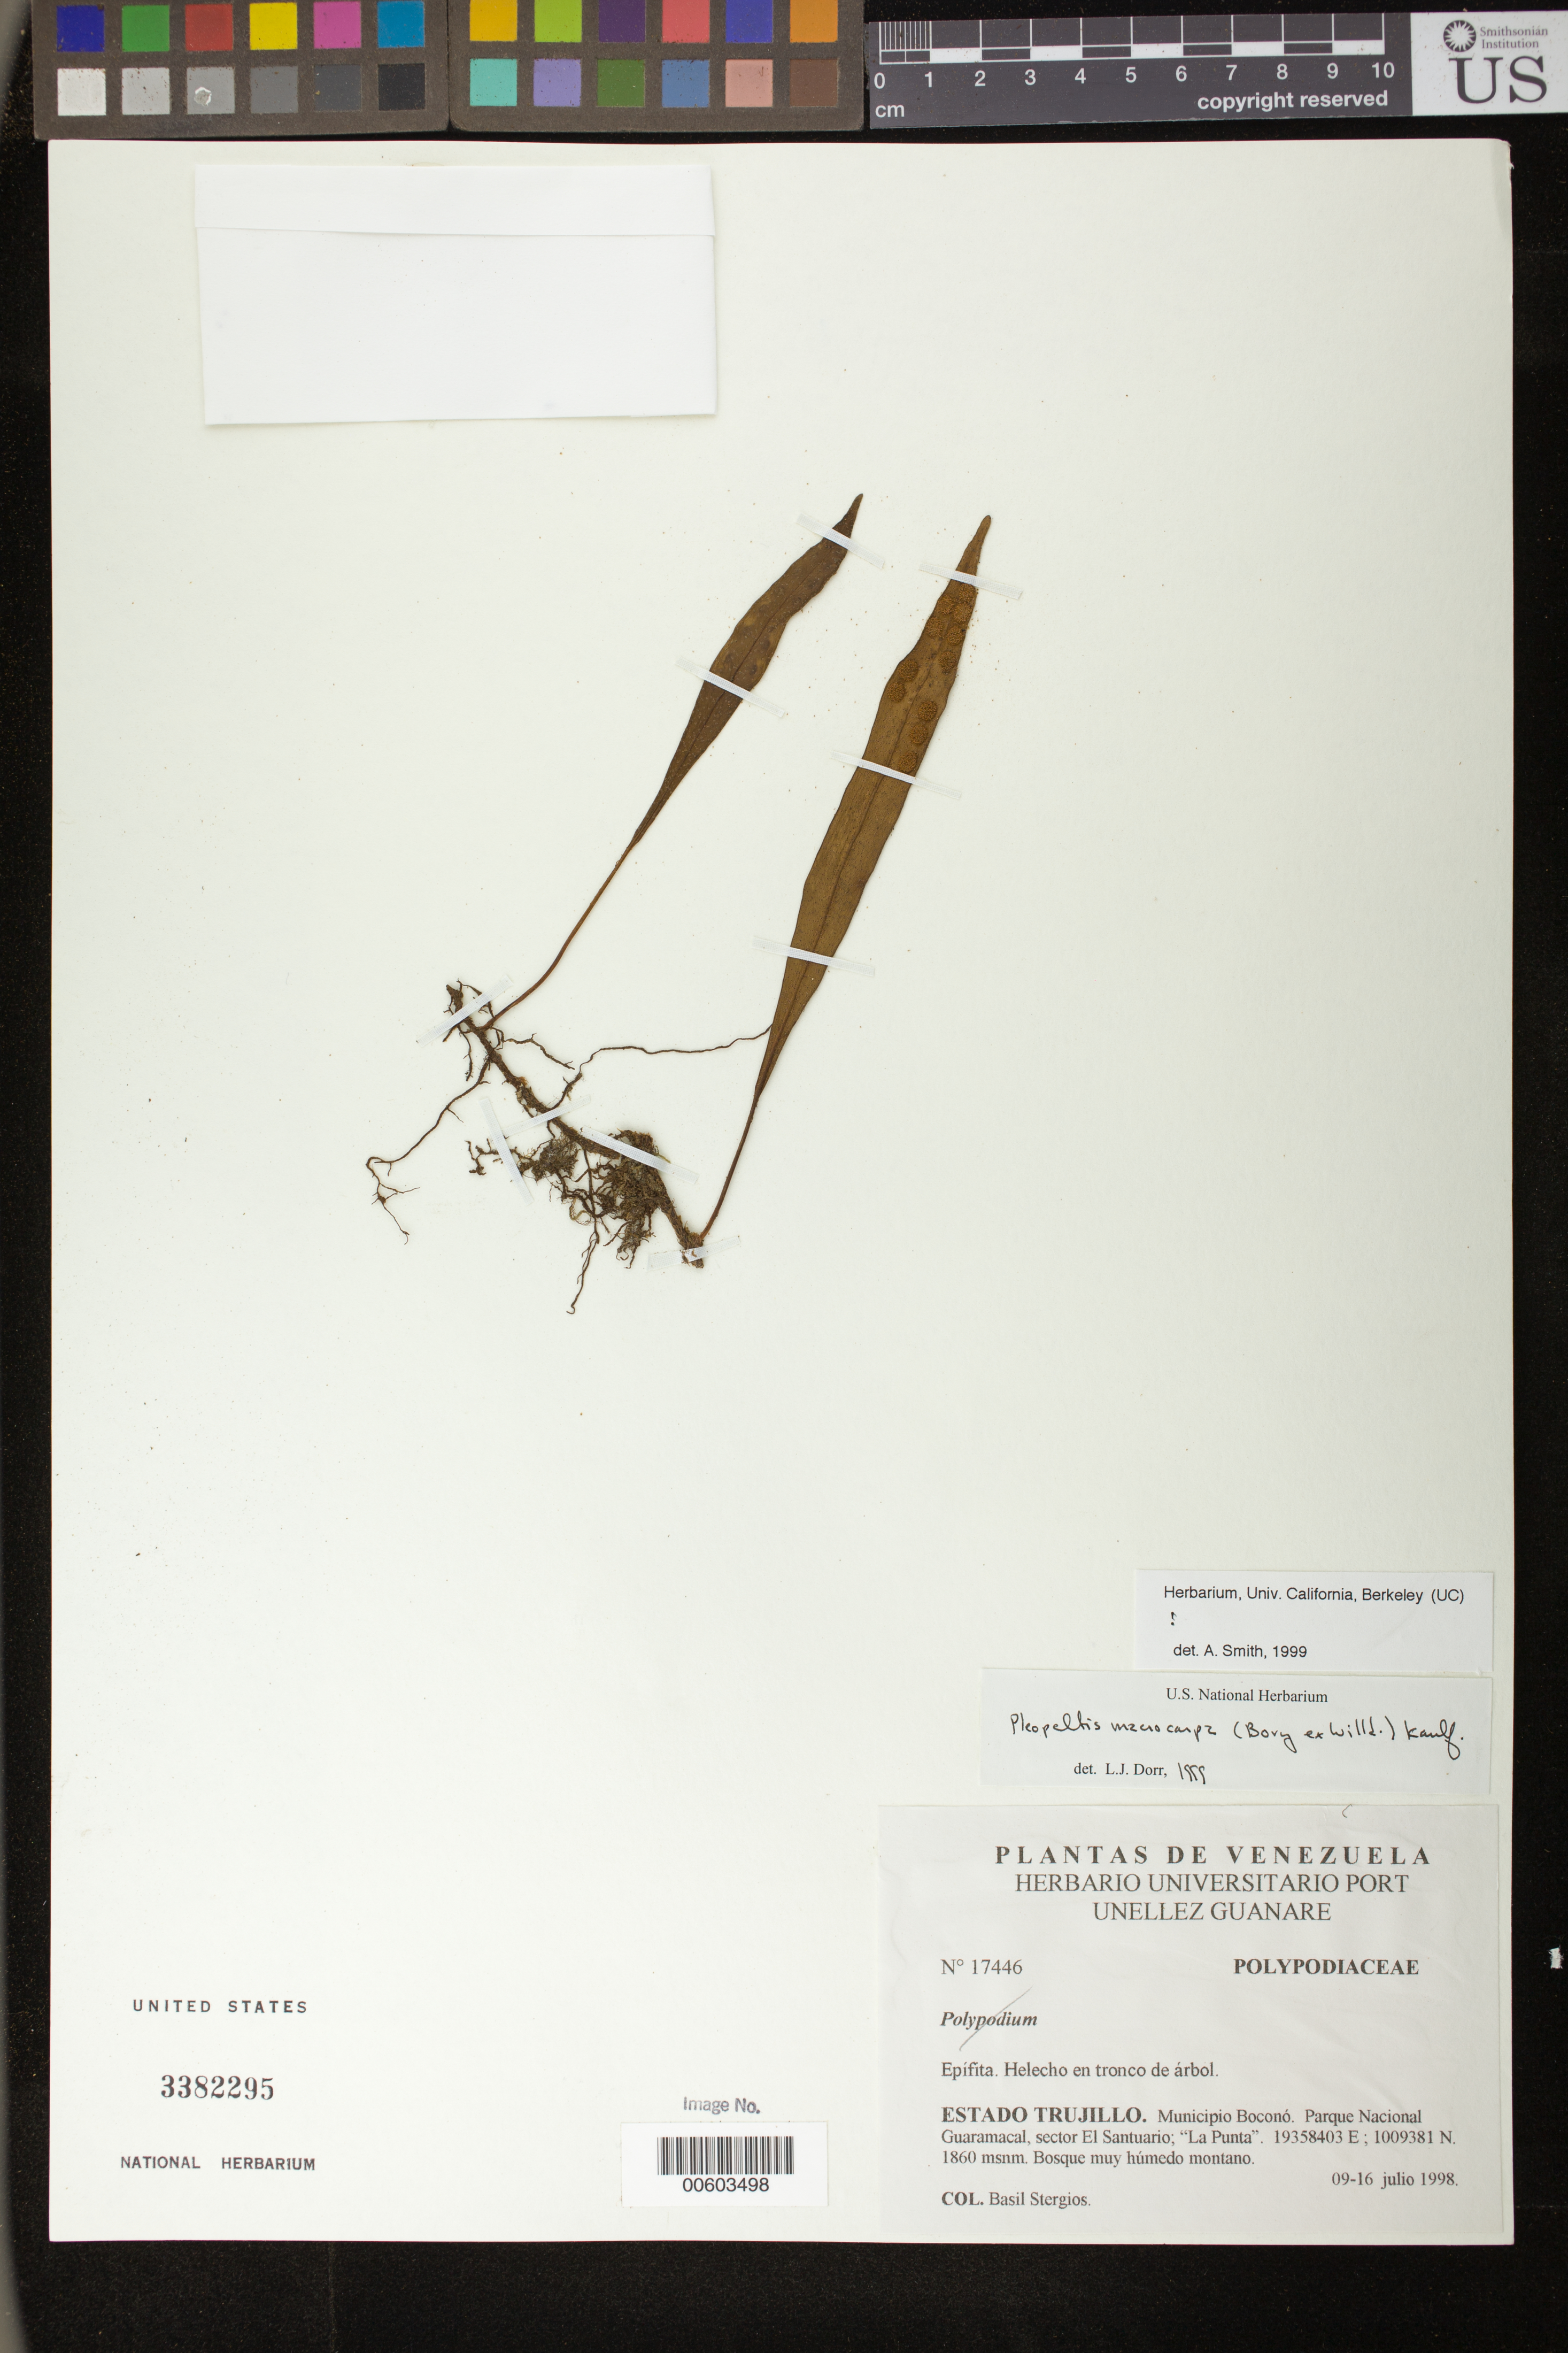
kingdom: Plantae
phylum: Tracheophyta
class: Polypodiopsida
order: Polypodiales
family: Polypodiaceae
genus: Pleopeltis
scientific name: Pleopeltis macrocarpa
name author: (Bory ex Willd.) Kaulf.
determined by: Dorr, L. J.; Smith, A.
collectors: B. G. Stergios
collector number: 17446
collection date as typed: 09 Jul 1998 to 16 Jul 1998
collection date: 1998-07-09/1998-07-16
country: Venezuela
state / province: Trujillo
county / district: Boconó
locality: Parque Nacional Guaramacal, Sector El Santuario, La Punta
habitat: Bosques muy húmedo montano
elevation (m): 1860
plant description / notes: PORT, US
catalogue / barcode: US 3382295